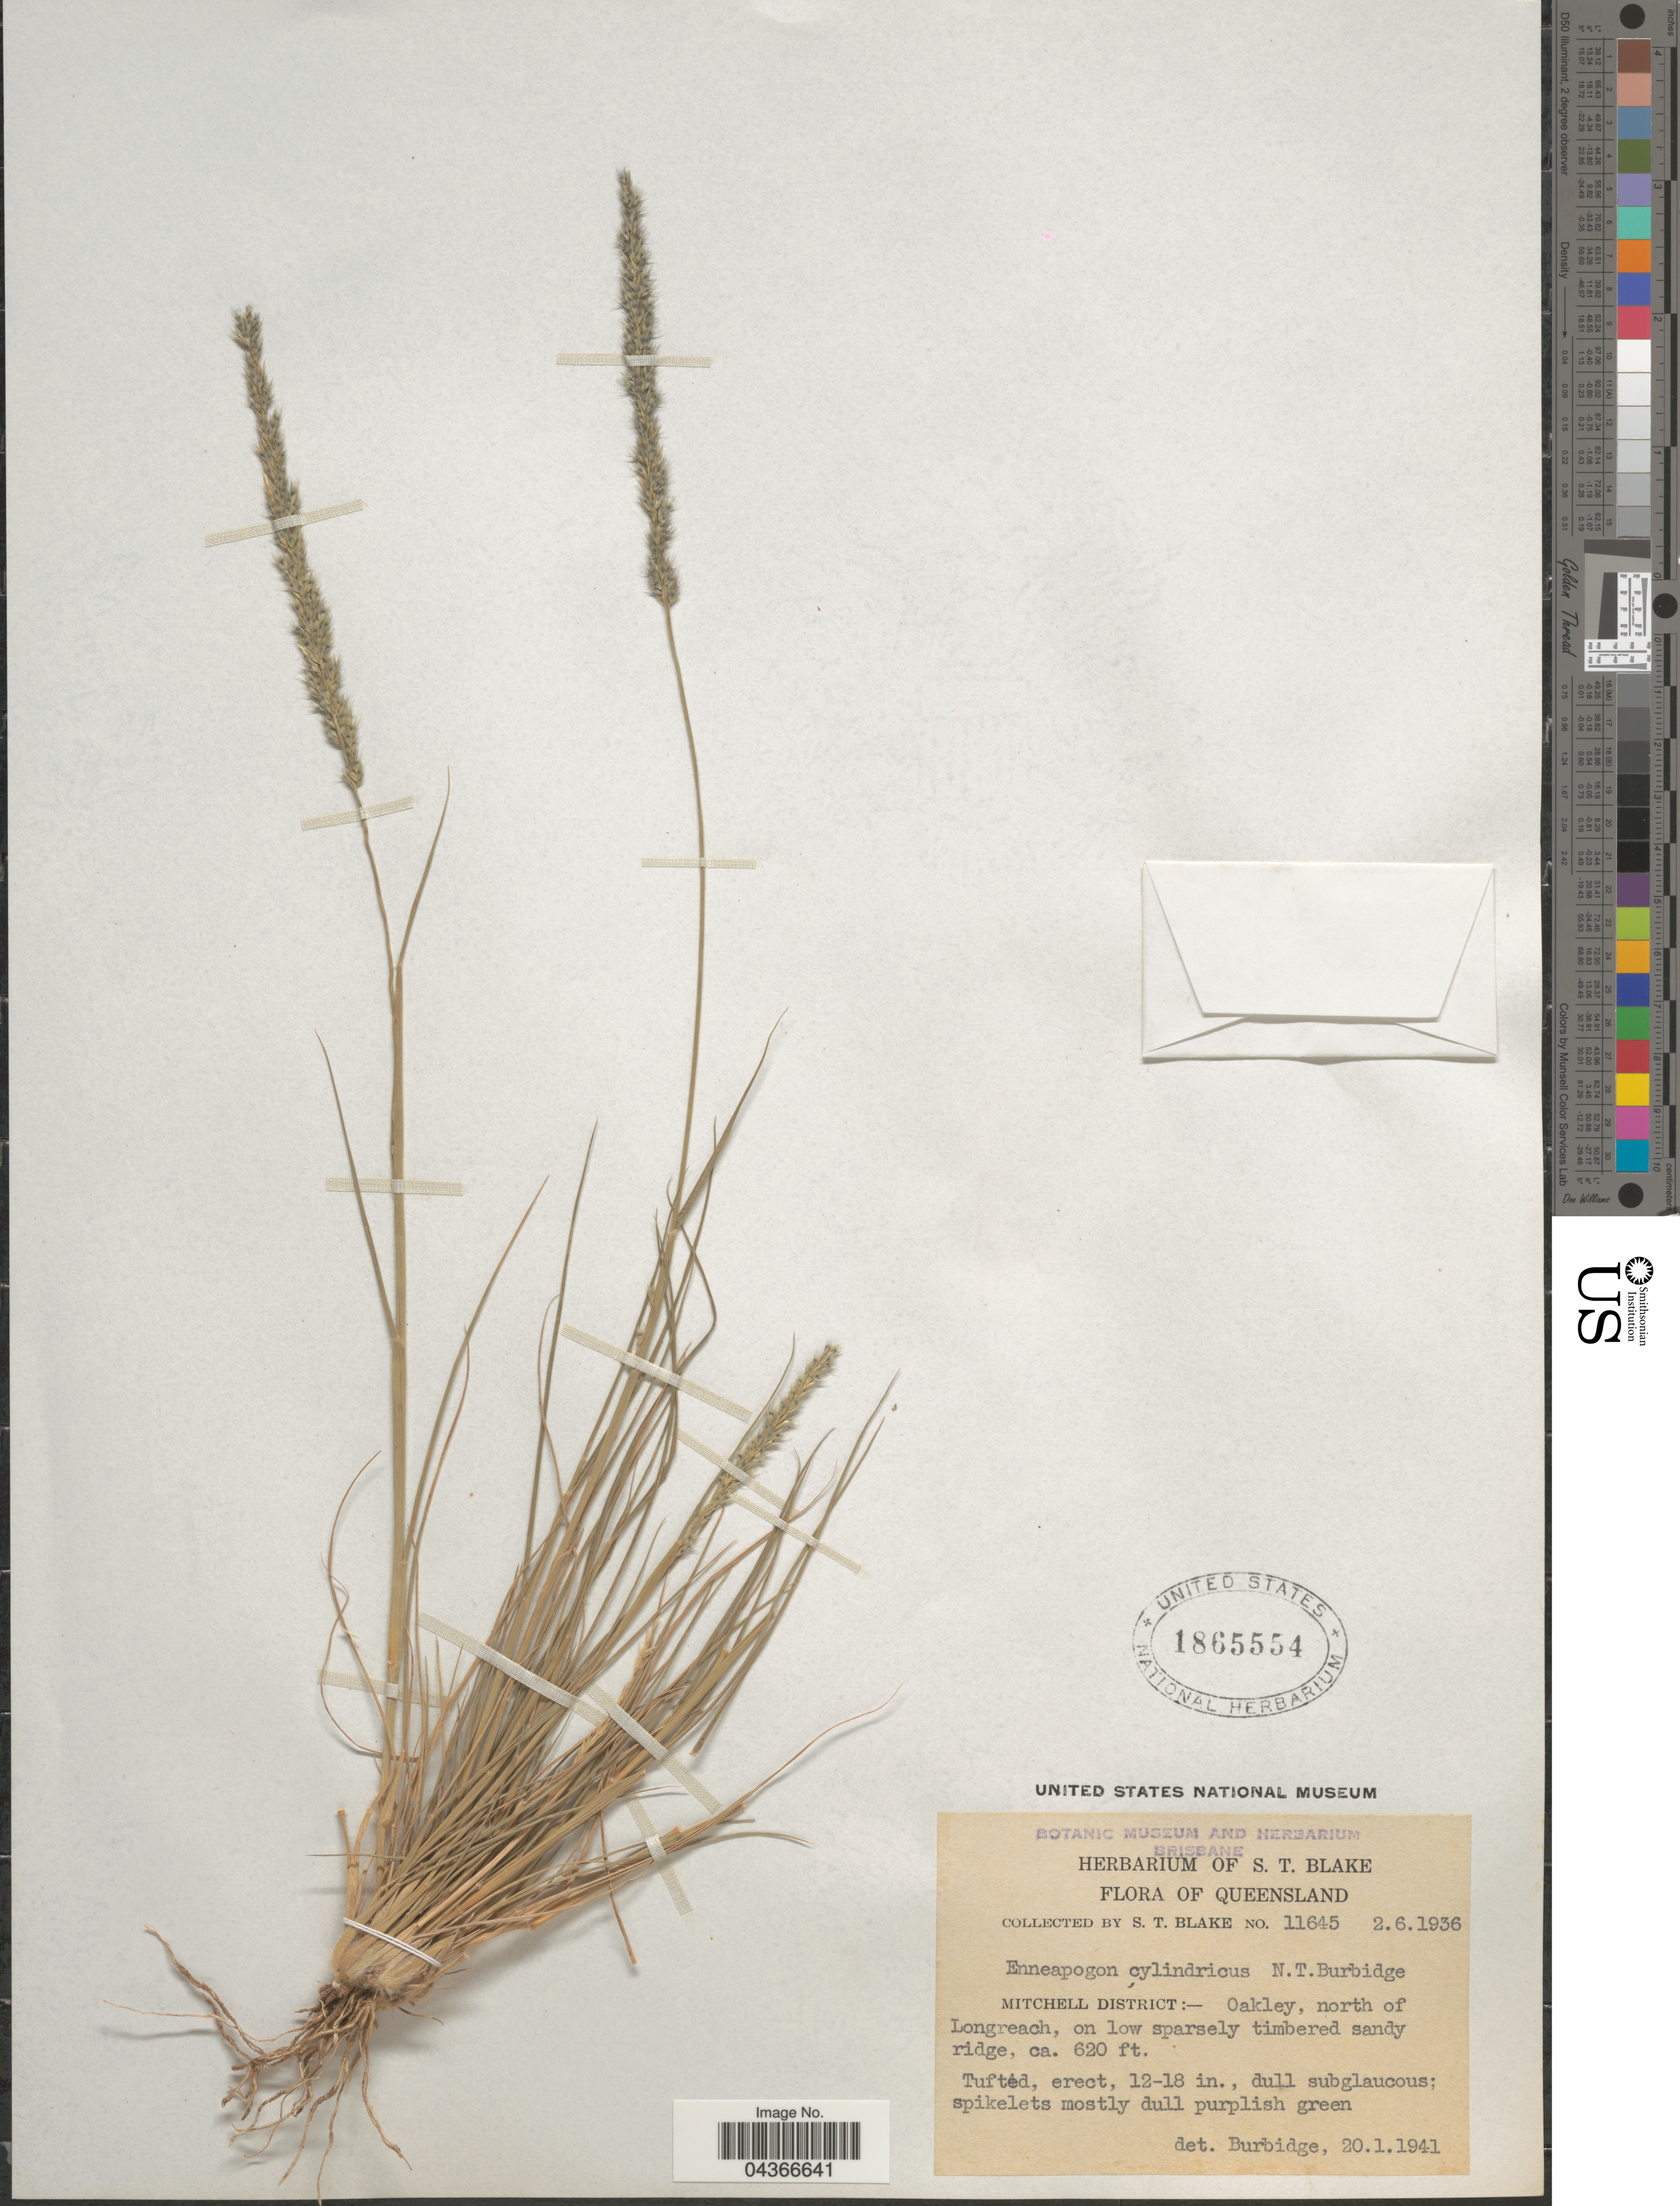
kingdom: Plantae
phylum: Tracheophyta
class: Liliopsida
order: Poales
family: Poaceae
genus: Enneapogon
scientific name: Enneapogon cylindricus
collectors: S. T. Blake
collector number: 11645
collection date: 1936-06-02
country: Australia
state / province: Queensland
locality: Mitchell District:- Oakley, north of Longreach.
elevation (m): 189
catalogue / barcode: US 1865554